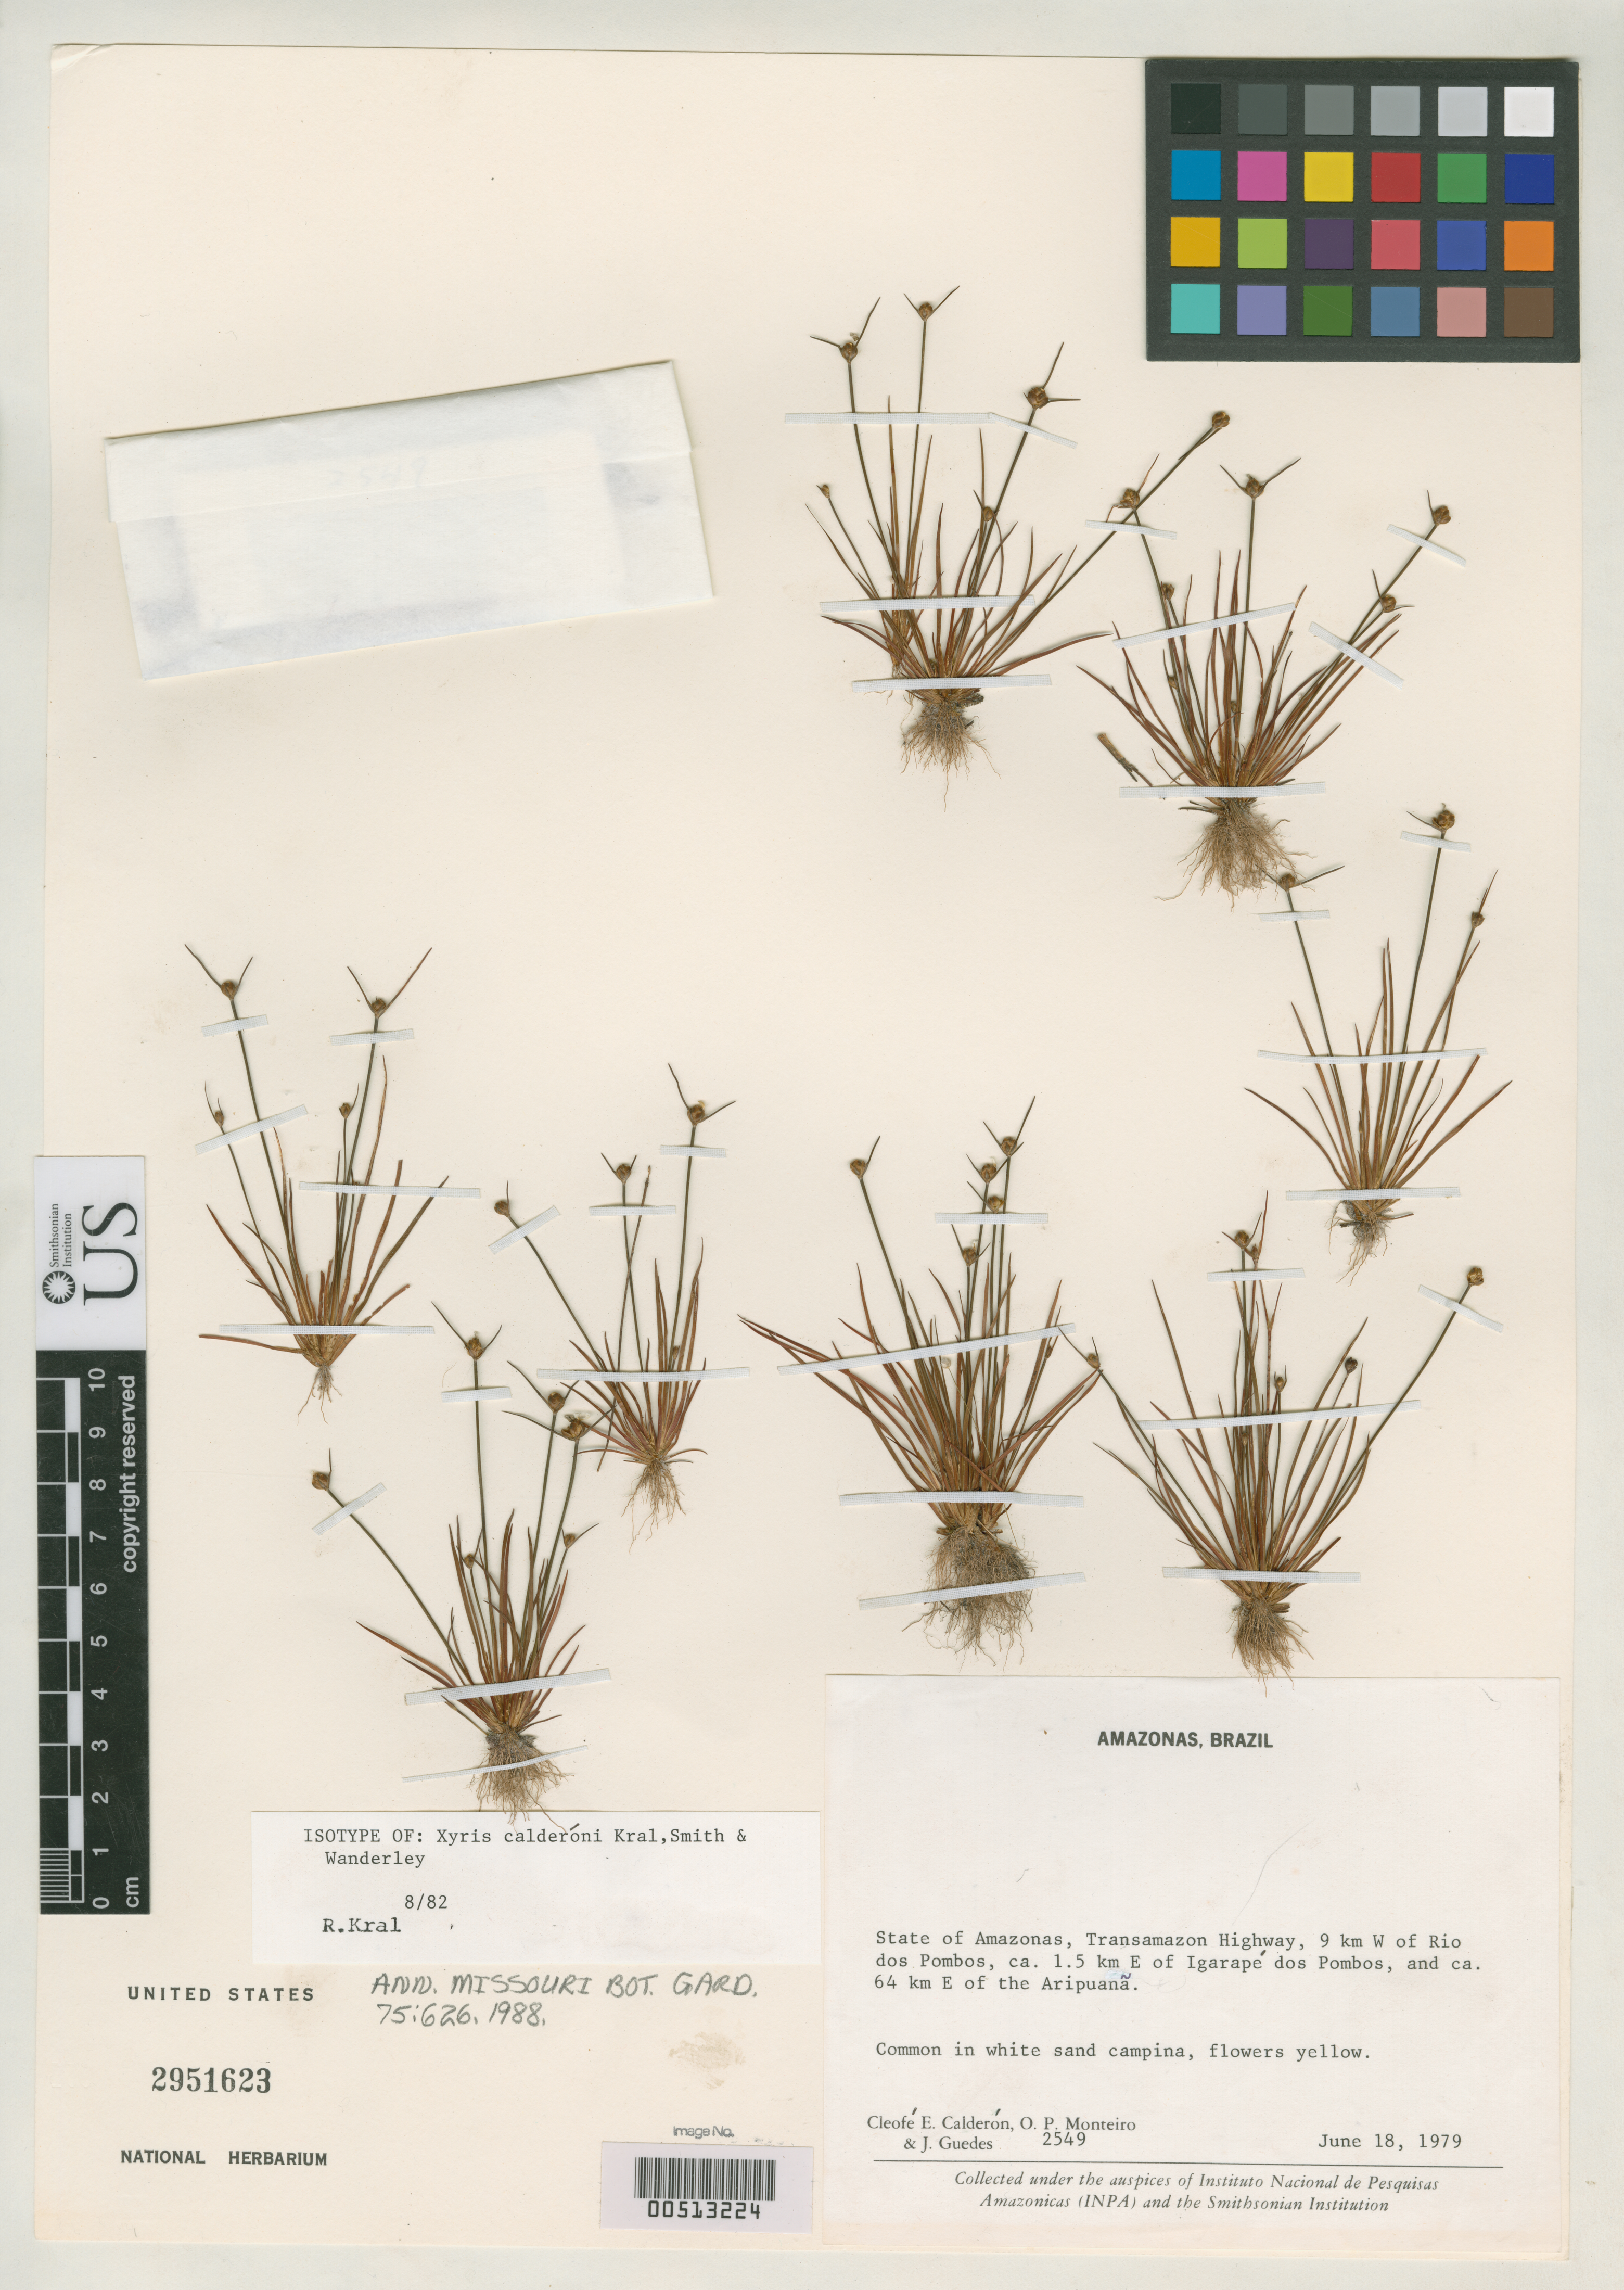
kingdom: Plantae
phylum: Tracheophyta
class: Liliopsida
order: Poales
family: Xyridaceae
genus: Xyris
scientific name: Xyris calderonii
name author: Kral et al.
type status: Isotype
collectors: C. E. Calderón, O. P. Monteiro & J. Guedes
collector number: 2549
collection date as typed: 18 Jun 1979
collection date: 1979-06-18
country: Brazil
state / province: Amazonas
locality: State of Amazonas, Transamazon highway, 9 km W of Rio dos Pombos, ca. 1.5 km E of Igarapé dos Pombos, and ca. 64 km E of Aripuana.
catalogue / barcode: US 2951623